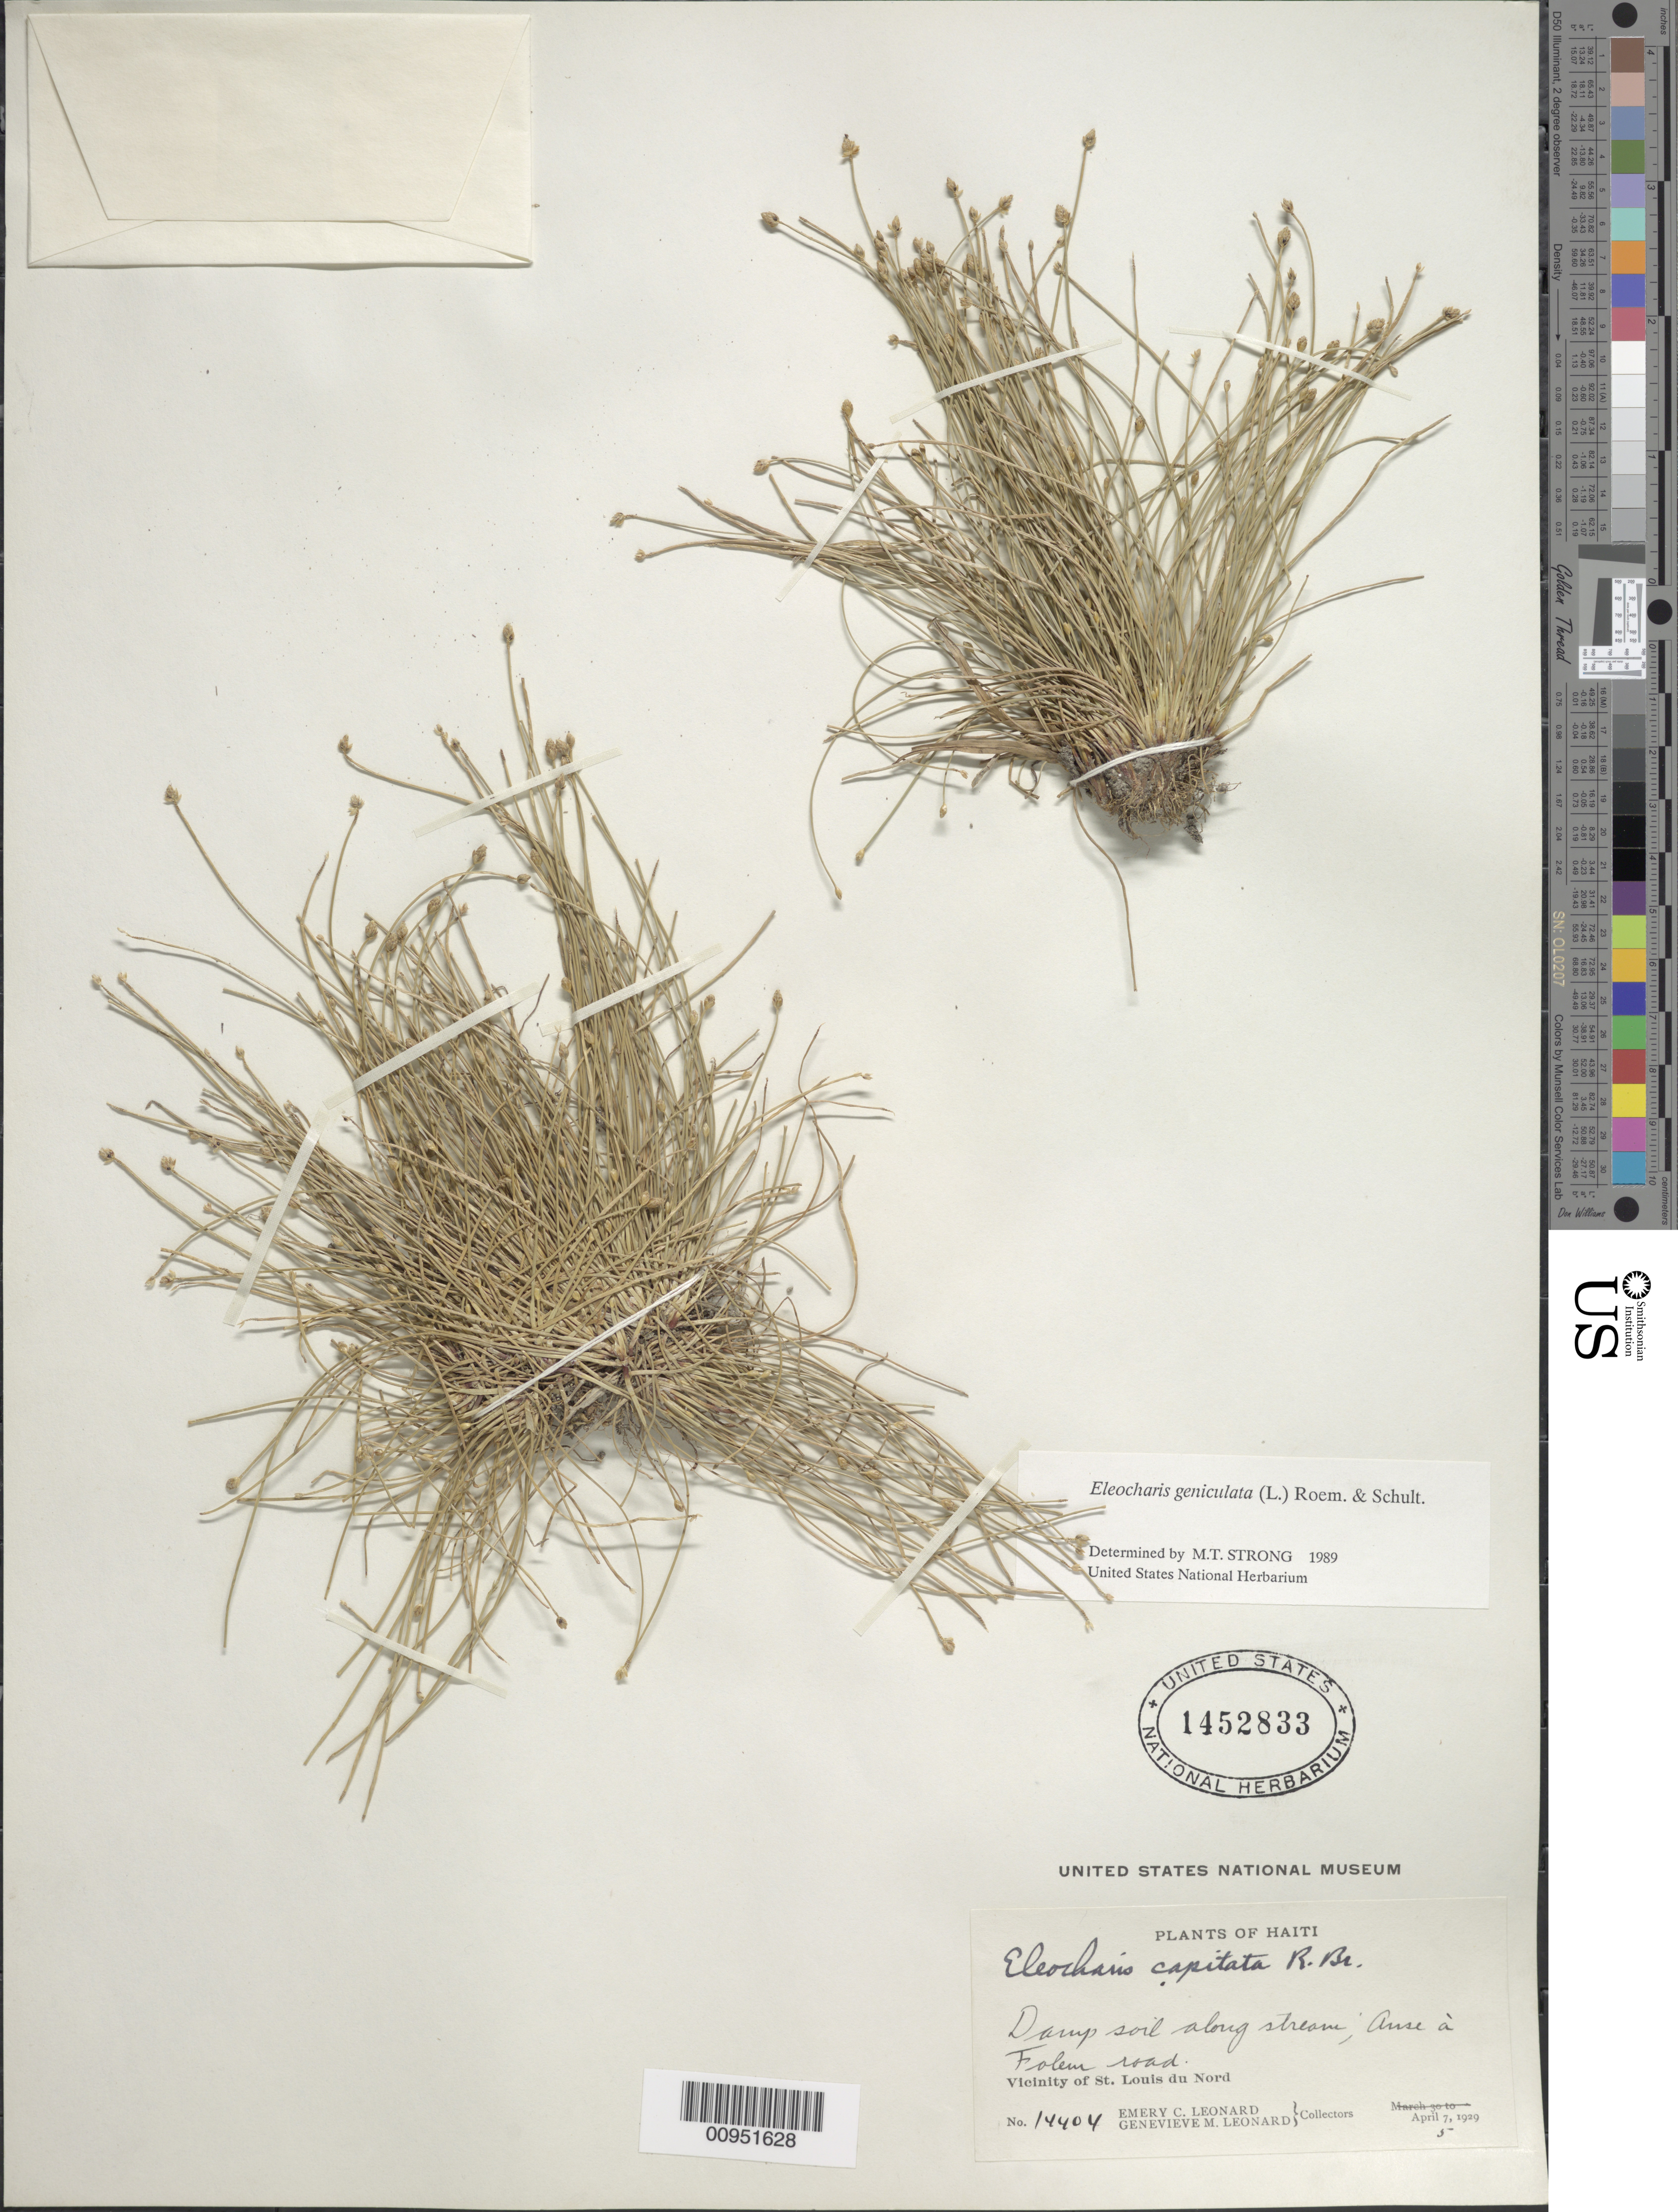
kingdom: Plantae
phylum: Tracheophyta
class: Liliopsida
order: Poales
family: Cyperaceae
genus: Eleocharis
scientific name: Eleocharis geniculata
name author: (L.) Roem. & Schult.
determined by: Strong, M. T., (US), Smithsonian Institution - National Museum of Natural History (UNITED STATES)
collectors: E. C. Leonard & G. M. Leonard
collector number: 14404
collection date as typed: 05 Apr 1929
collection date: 1929-04-05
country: Haiti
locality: Vicinity of St. Louis du Nord, Anse à Foleur Road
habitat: Damp soil along stream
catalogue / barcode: US 1452833